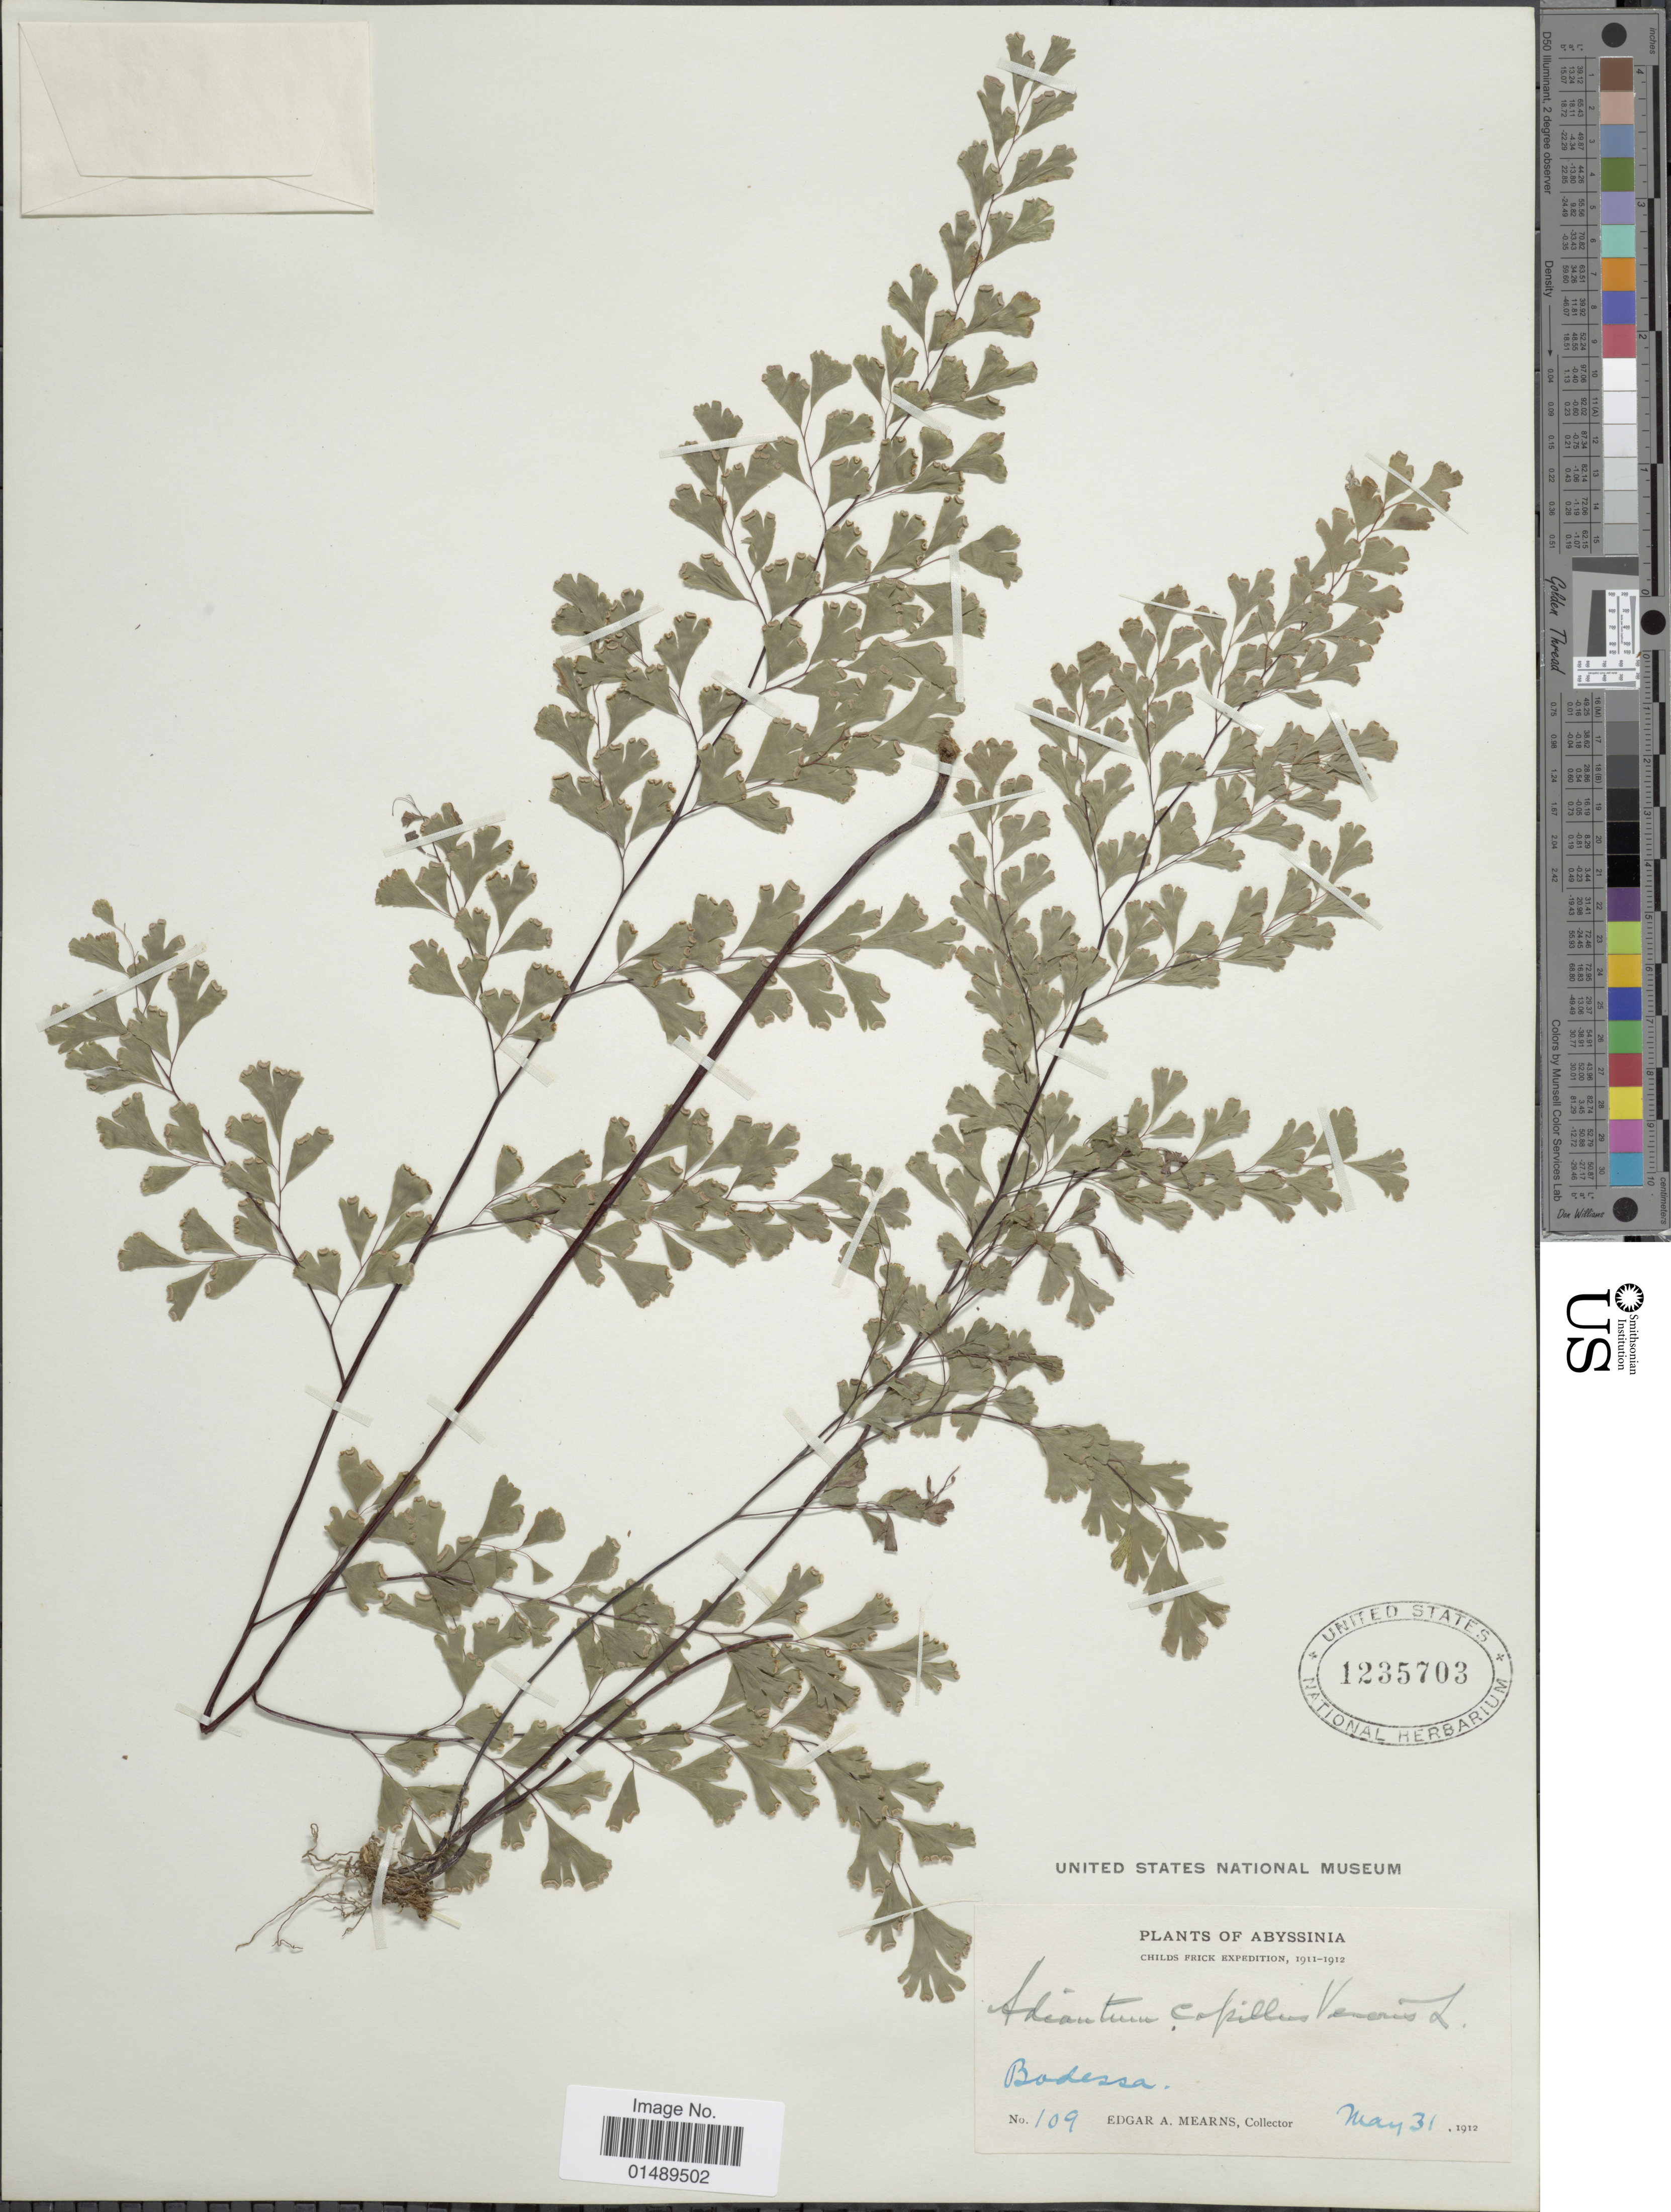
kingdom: Plantae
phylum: Tracheophyta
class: Polypodiopsida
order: Polypodiales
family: Pteridaceae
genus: Adiantum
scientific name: Adiantum capillus-veneris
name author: L.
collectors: E. A. Mearns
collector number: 109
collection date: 1912-05-31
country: Eritrea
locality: Bodessa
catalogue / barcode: US 1235703